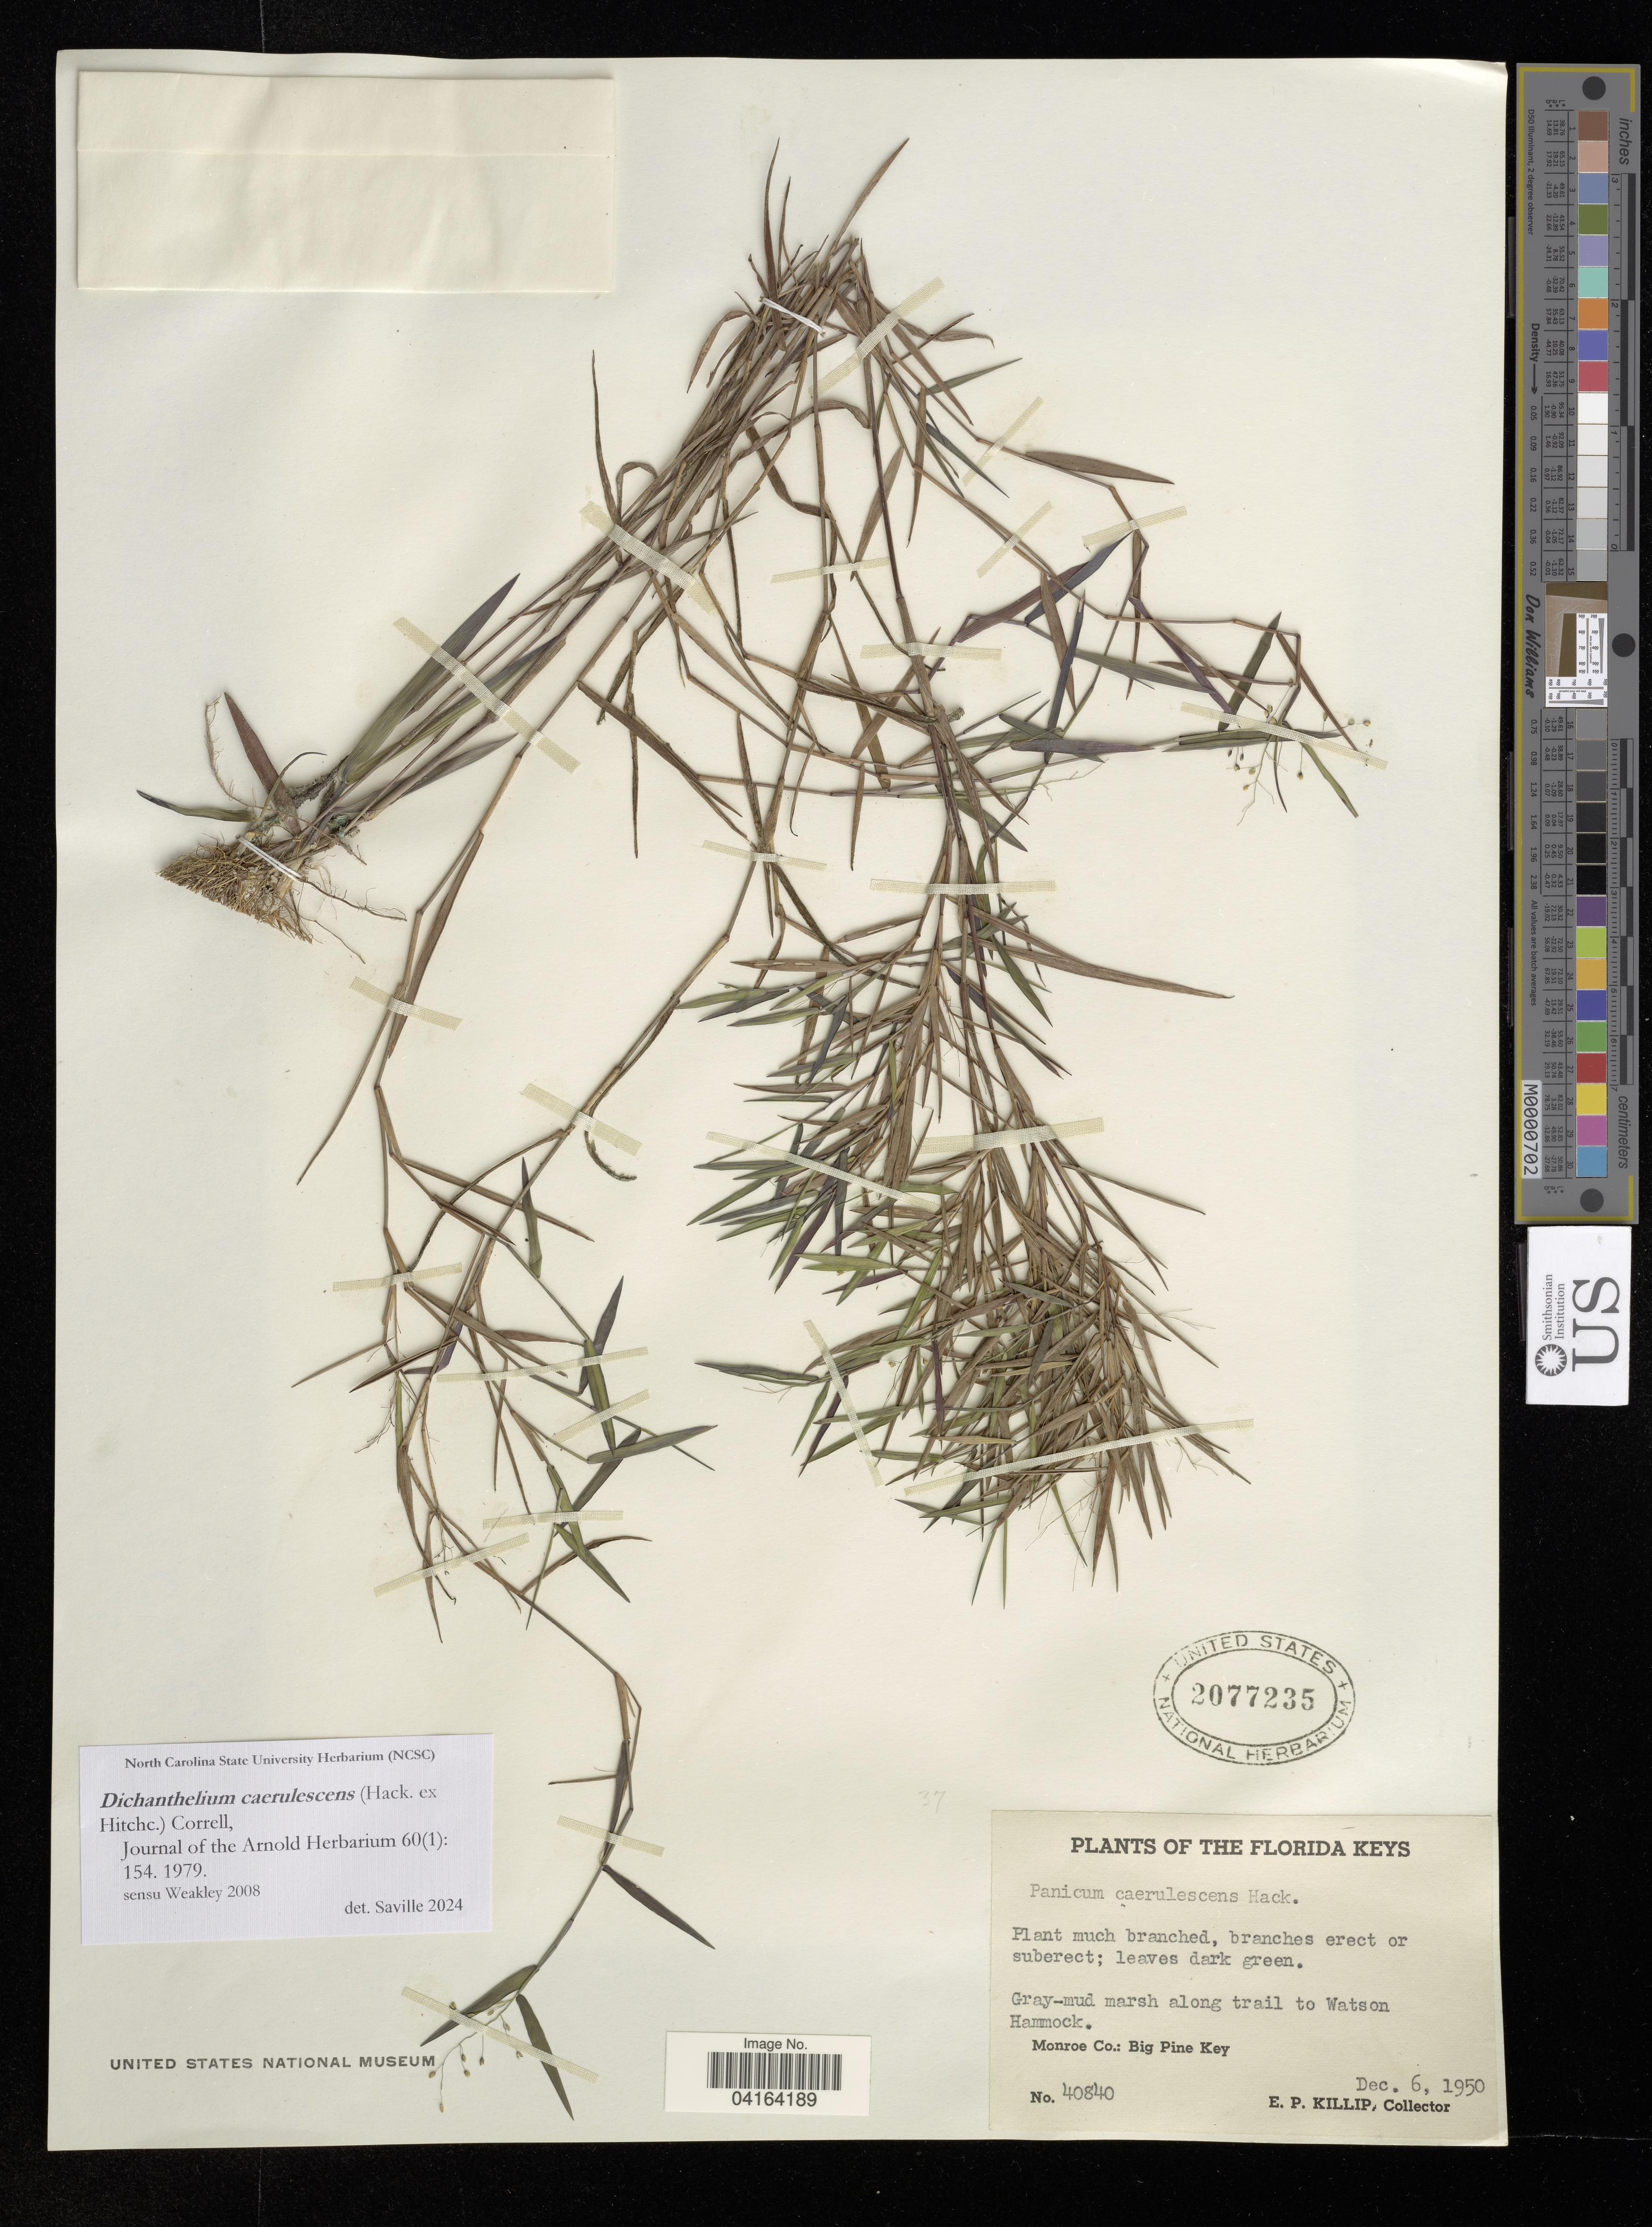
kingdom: Plantae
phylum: Tracheophyta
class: Liliopsida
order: Poales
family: Poaceae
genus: Dichanthelium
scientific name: Dichanthelium caerulescens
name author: (Hack. ex Hitchc.) Correll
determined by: Saville, A. C., (NCSC), North Carolina State University (UNITED STATES)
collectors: E. P. Killip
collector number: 40840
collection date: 1950-12-06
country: United States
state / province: Florida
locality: Gray-mud marsh along trail to Watson Hammock. Monroe Co.: Big Pine Key.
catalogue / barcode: US 2077235